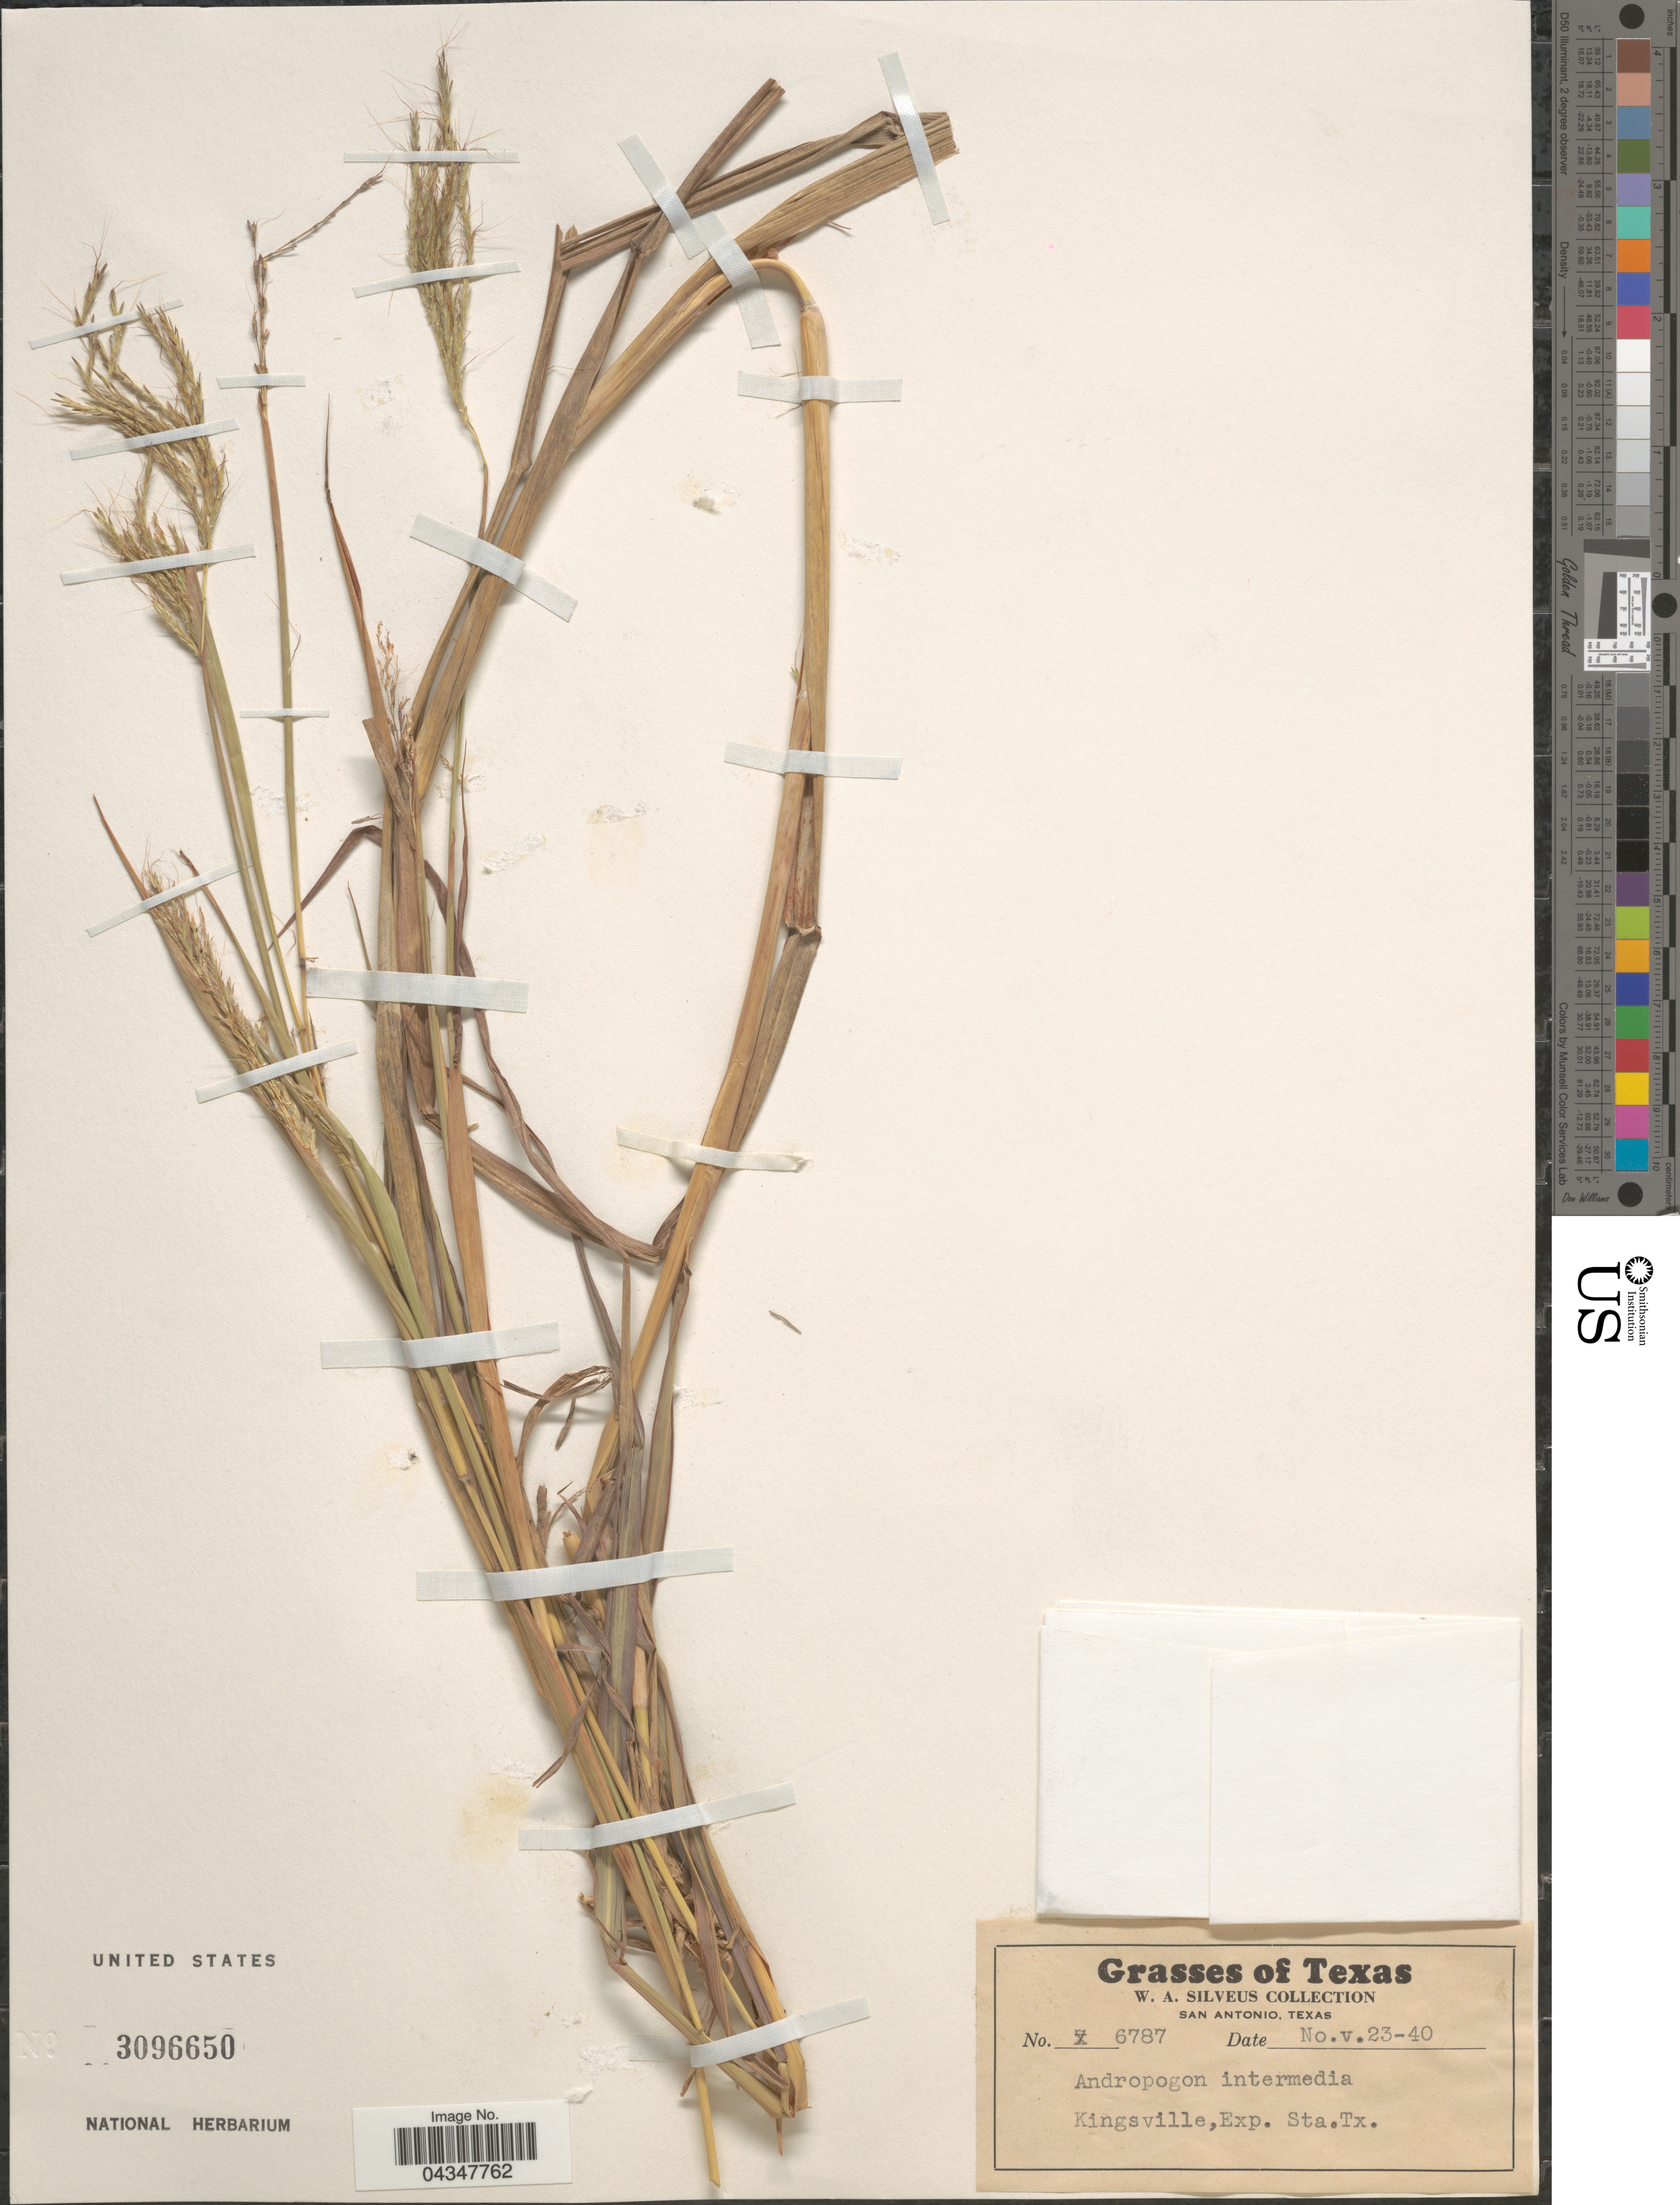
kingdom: Plantae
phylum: Tracheophyta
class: Liliopsida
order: Poales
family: Poaceae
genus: Bothriochloa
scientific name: Bothriochloa bladhii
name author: (Retz.) S.T. Blake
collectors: W. Silveus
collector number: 6787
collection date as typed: Transcribed d/m/y: 23/11/40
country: United States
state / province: Texas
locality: Kingsville, Exp. Sta.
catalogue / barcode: US 3096650